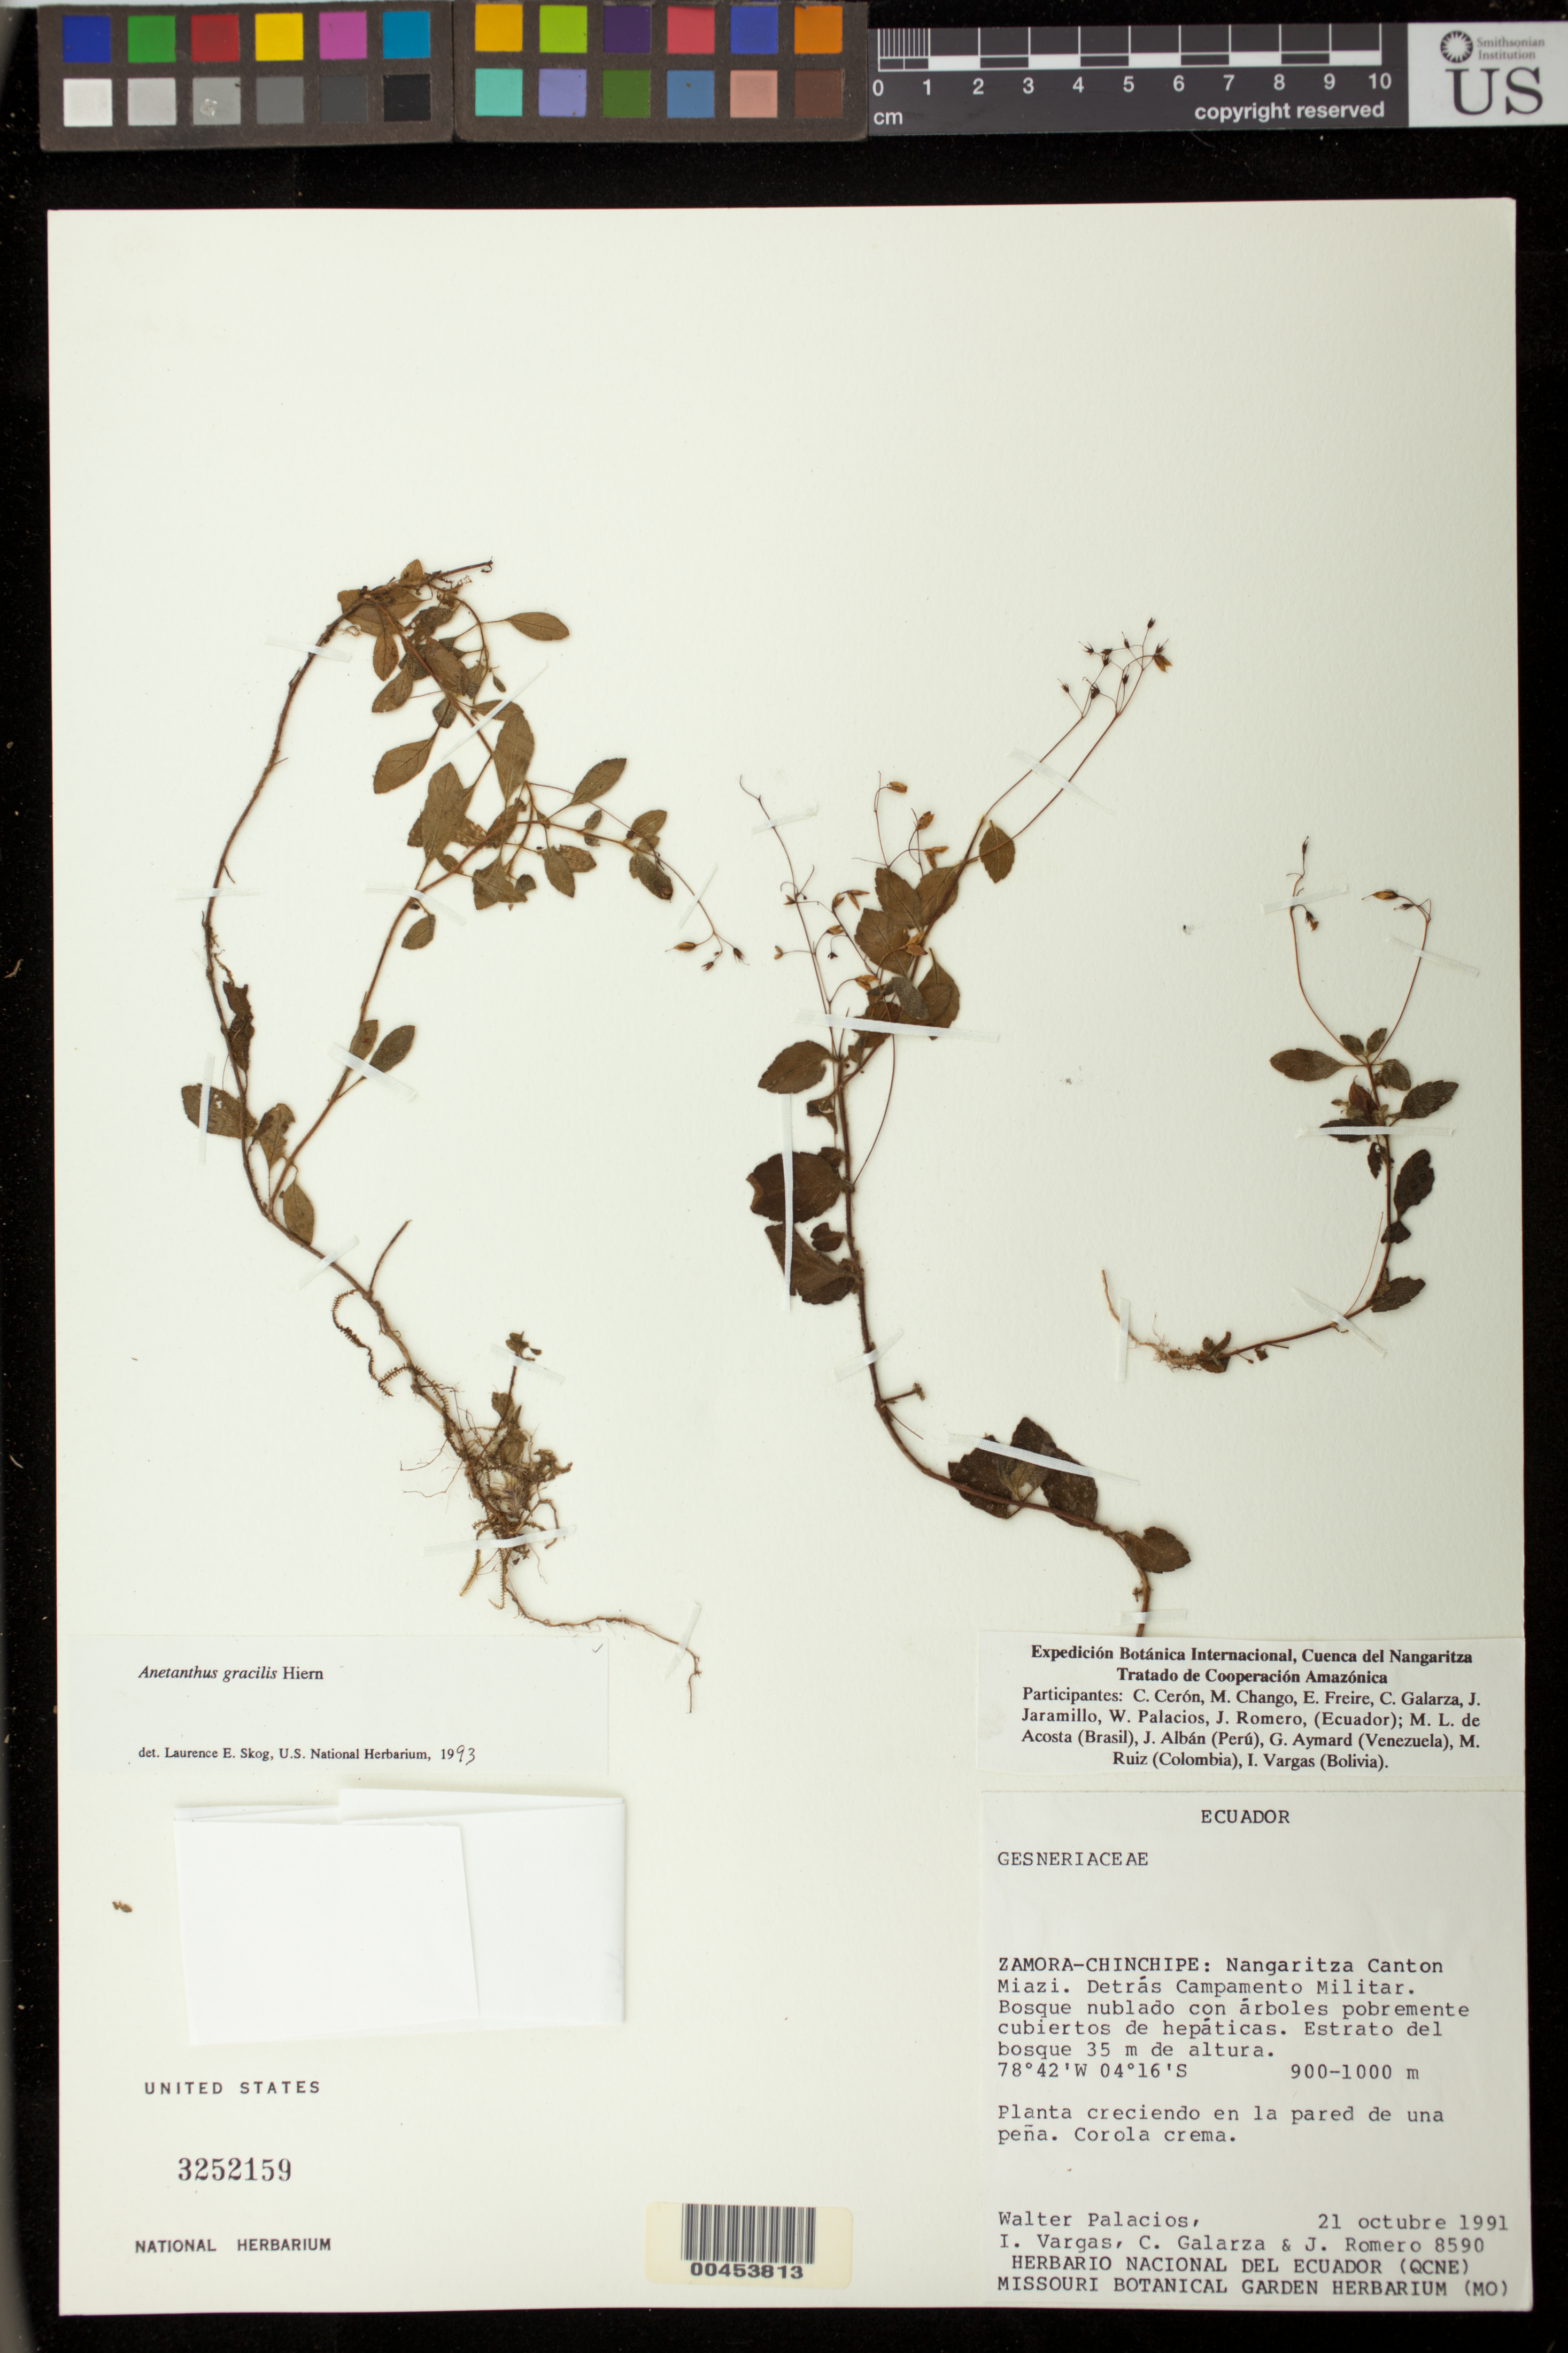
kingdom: Plantae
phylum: Tracheophyta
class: Magnoliopsida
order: Lamiales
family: Gesneriaceae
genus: Anetanthus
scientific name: Anetanthus condorensis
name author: J.L. Clark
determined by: Skog, Laurence E.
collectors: W. Palacios, C. Galarza, I. Vargas & J. Romero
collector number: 8590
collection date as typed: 21 Oct 1991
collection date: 1991-10-21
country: Ecuador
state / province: Zamora-Chinchipe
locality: Nangaritza Canton, Miazi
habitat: Growing on cliff face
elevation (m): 900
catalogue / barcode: US 3252159